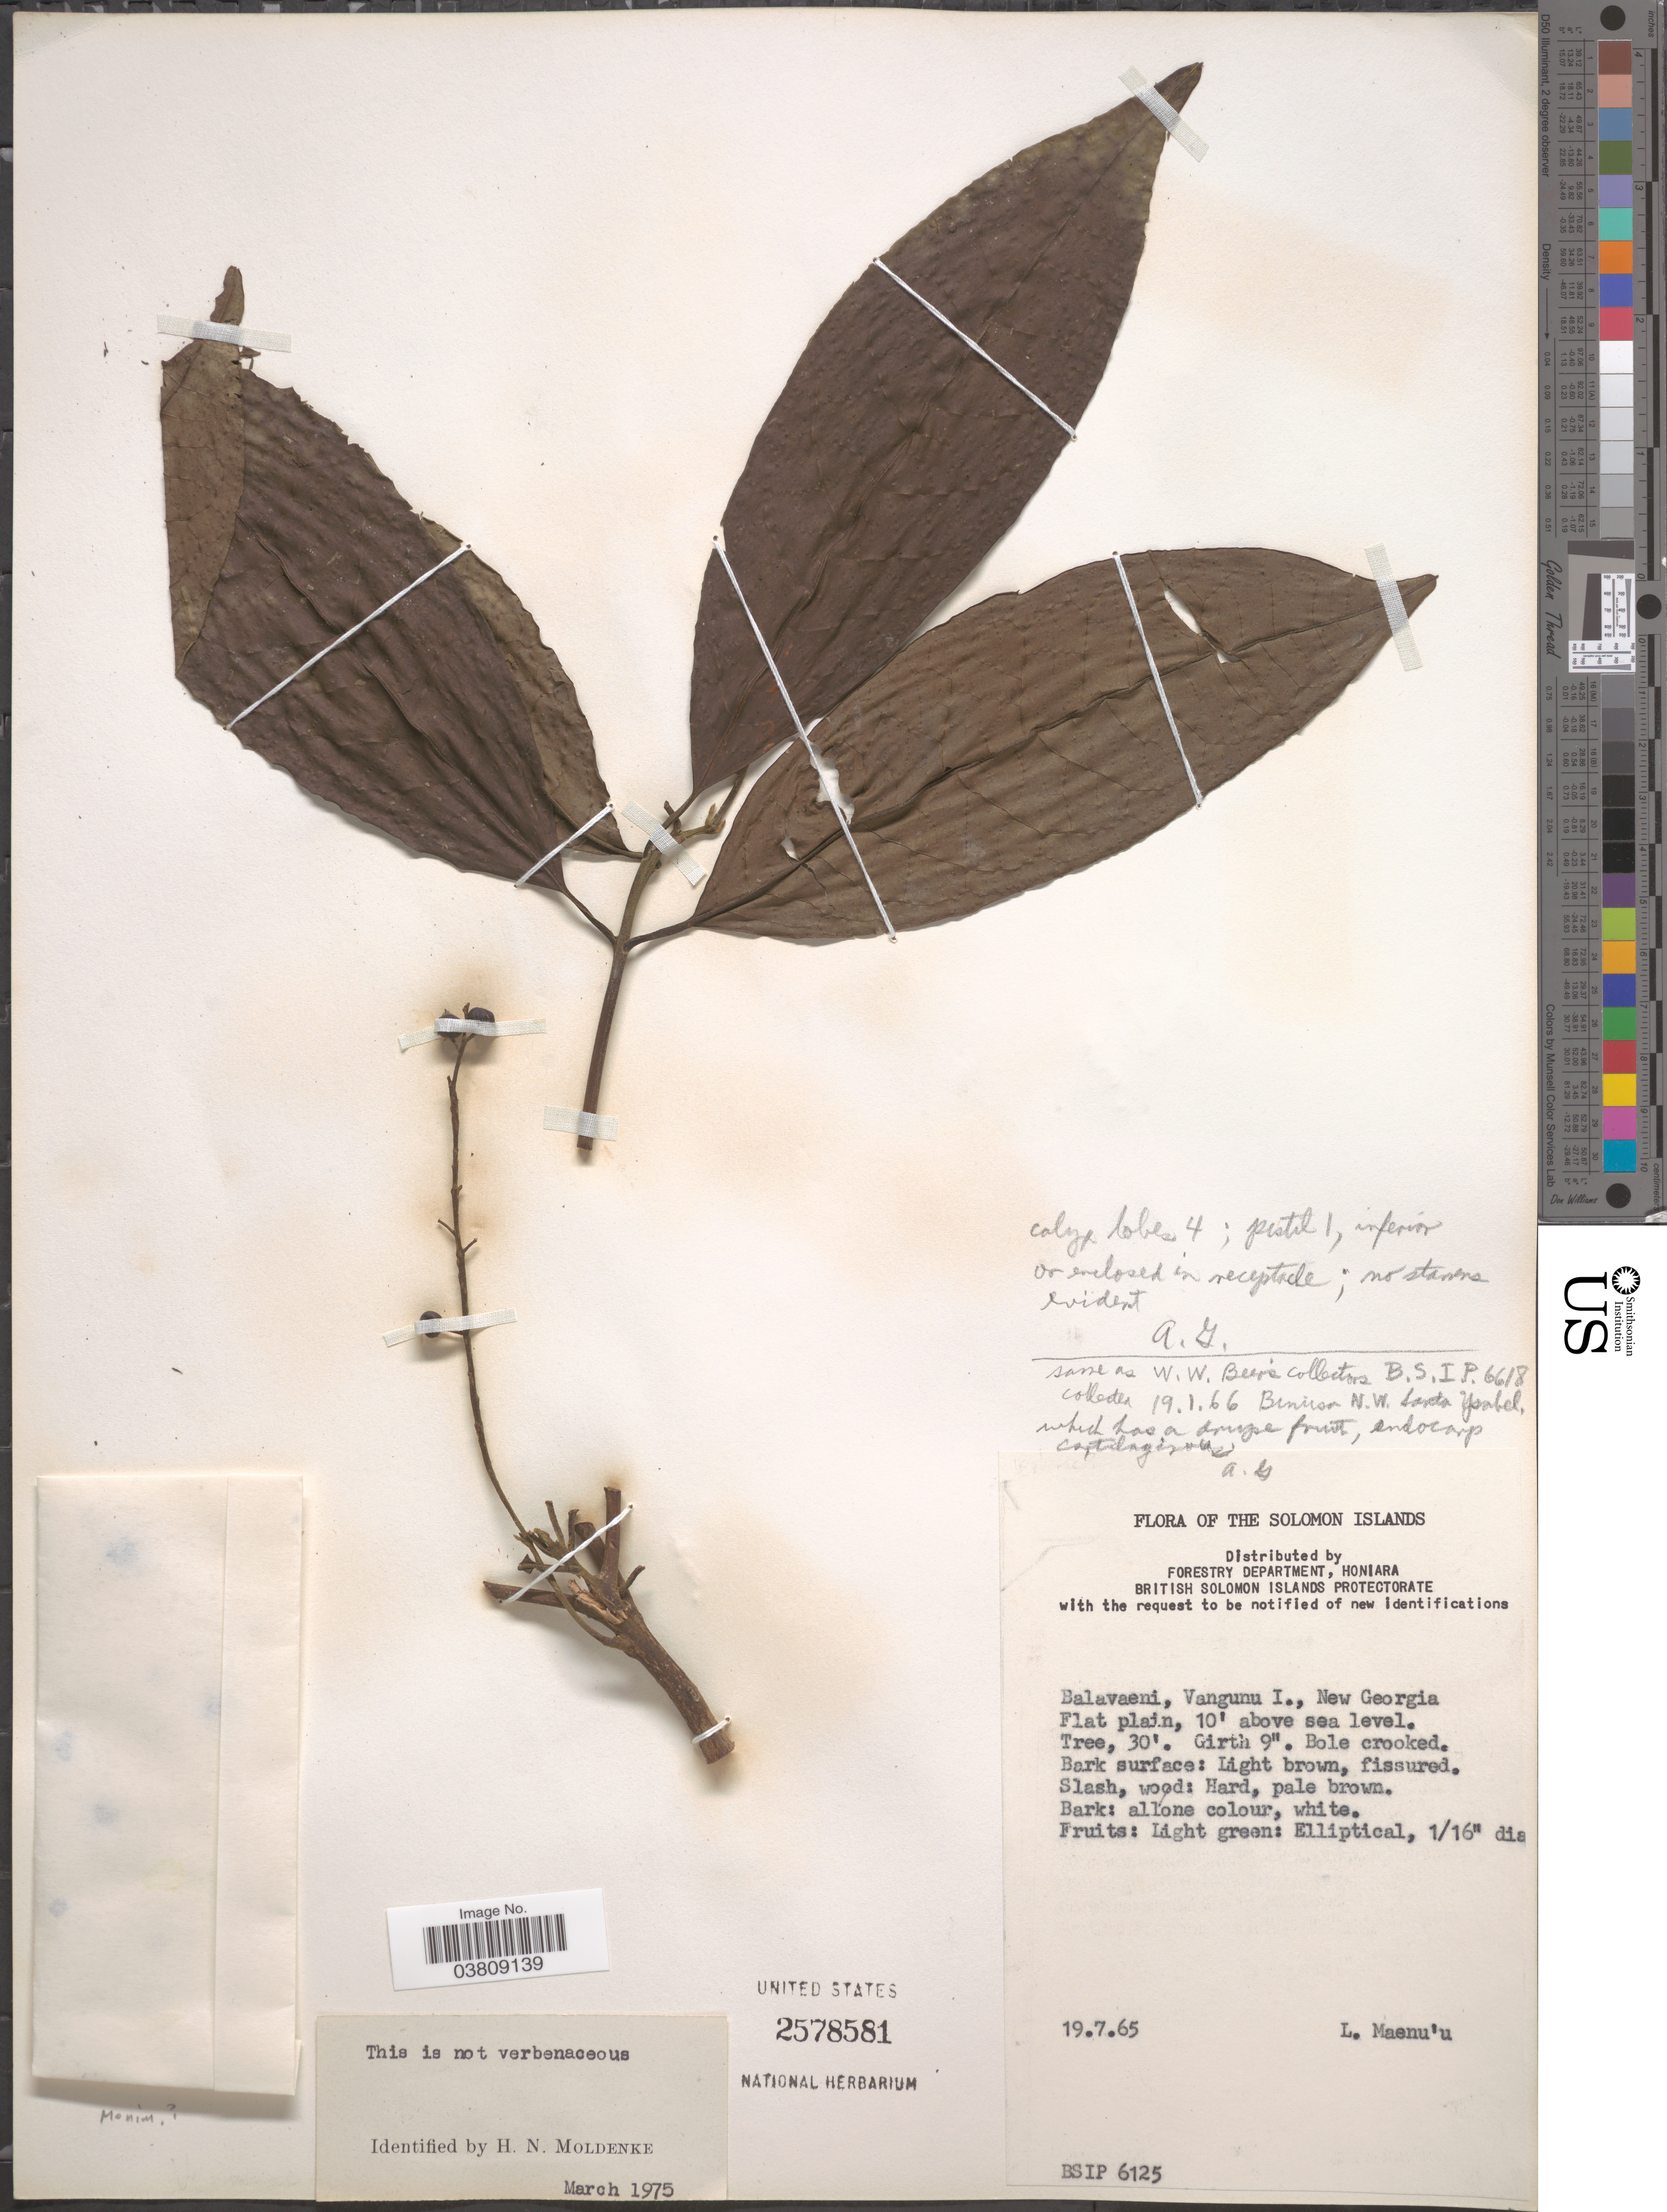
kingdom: Plantae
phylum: Tracheophyta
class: Magnoliopsida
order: Laurales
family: Monimiaceae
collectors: L. Maenu'u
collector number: BSIP6125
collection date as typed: Transcribed d/m/y: 19/7/65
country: Solomon Islands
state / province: Solomon Islands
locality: Balavaeni, Vangunu I., New Georgia.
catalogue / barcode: US 2578581